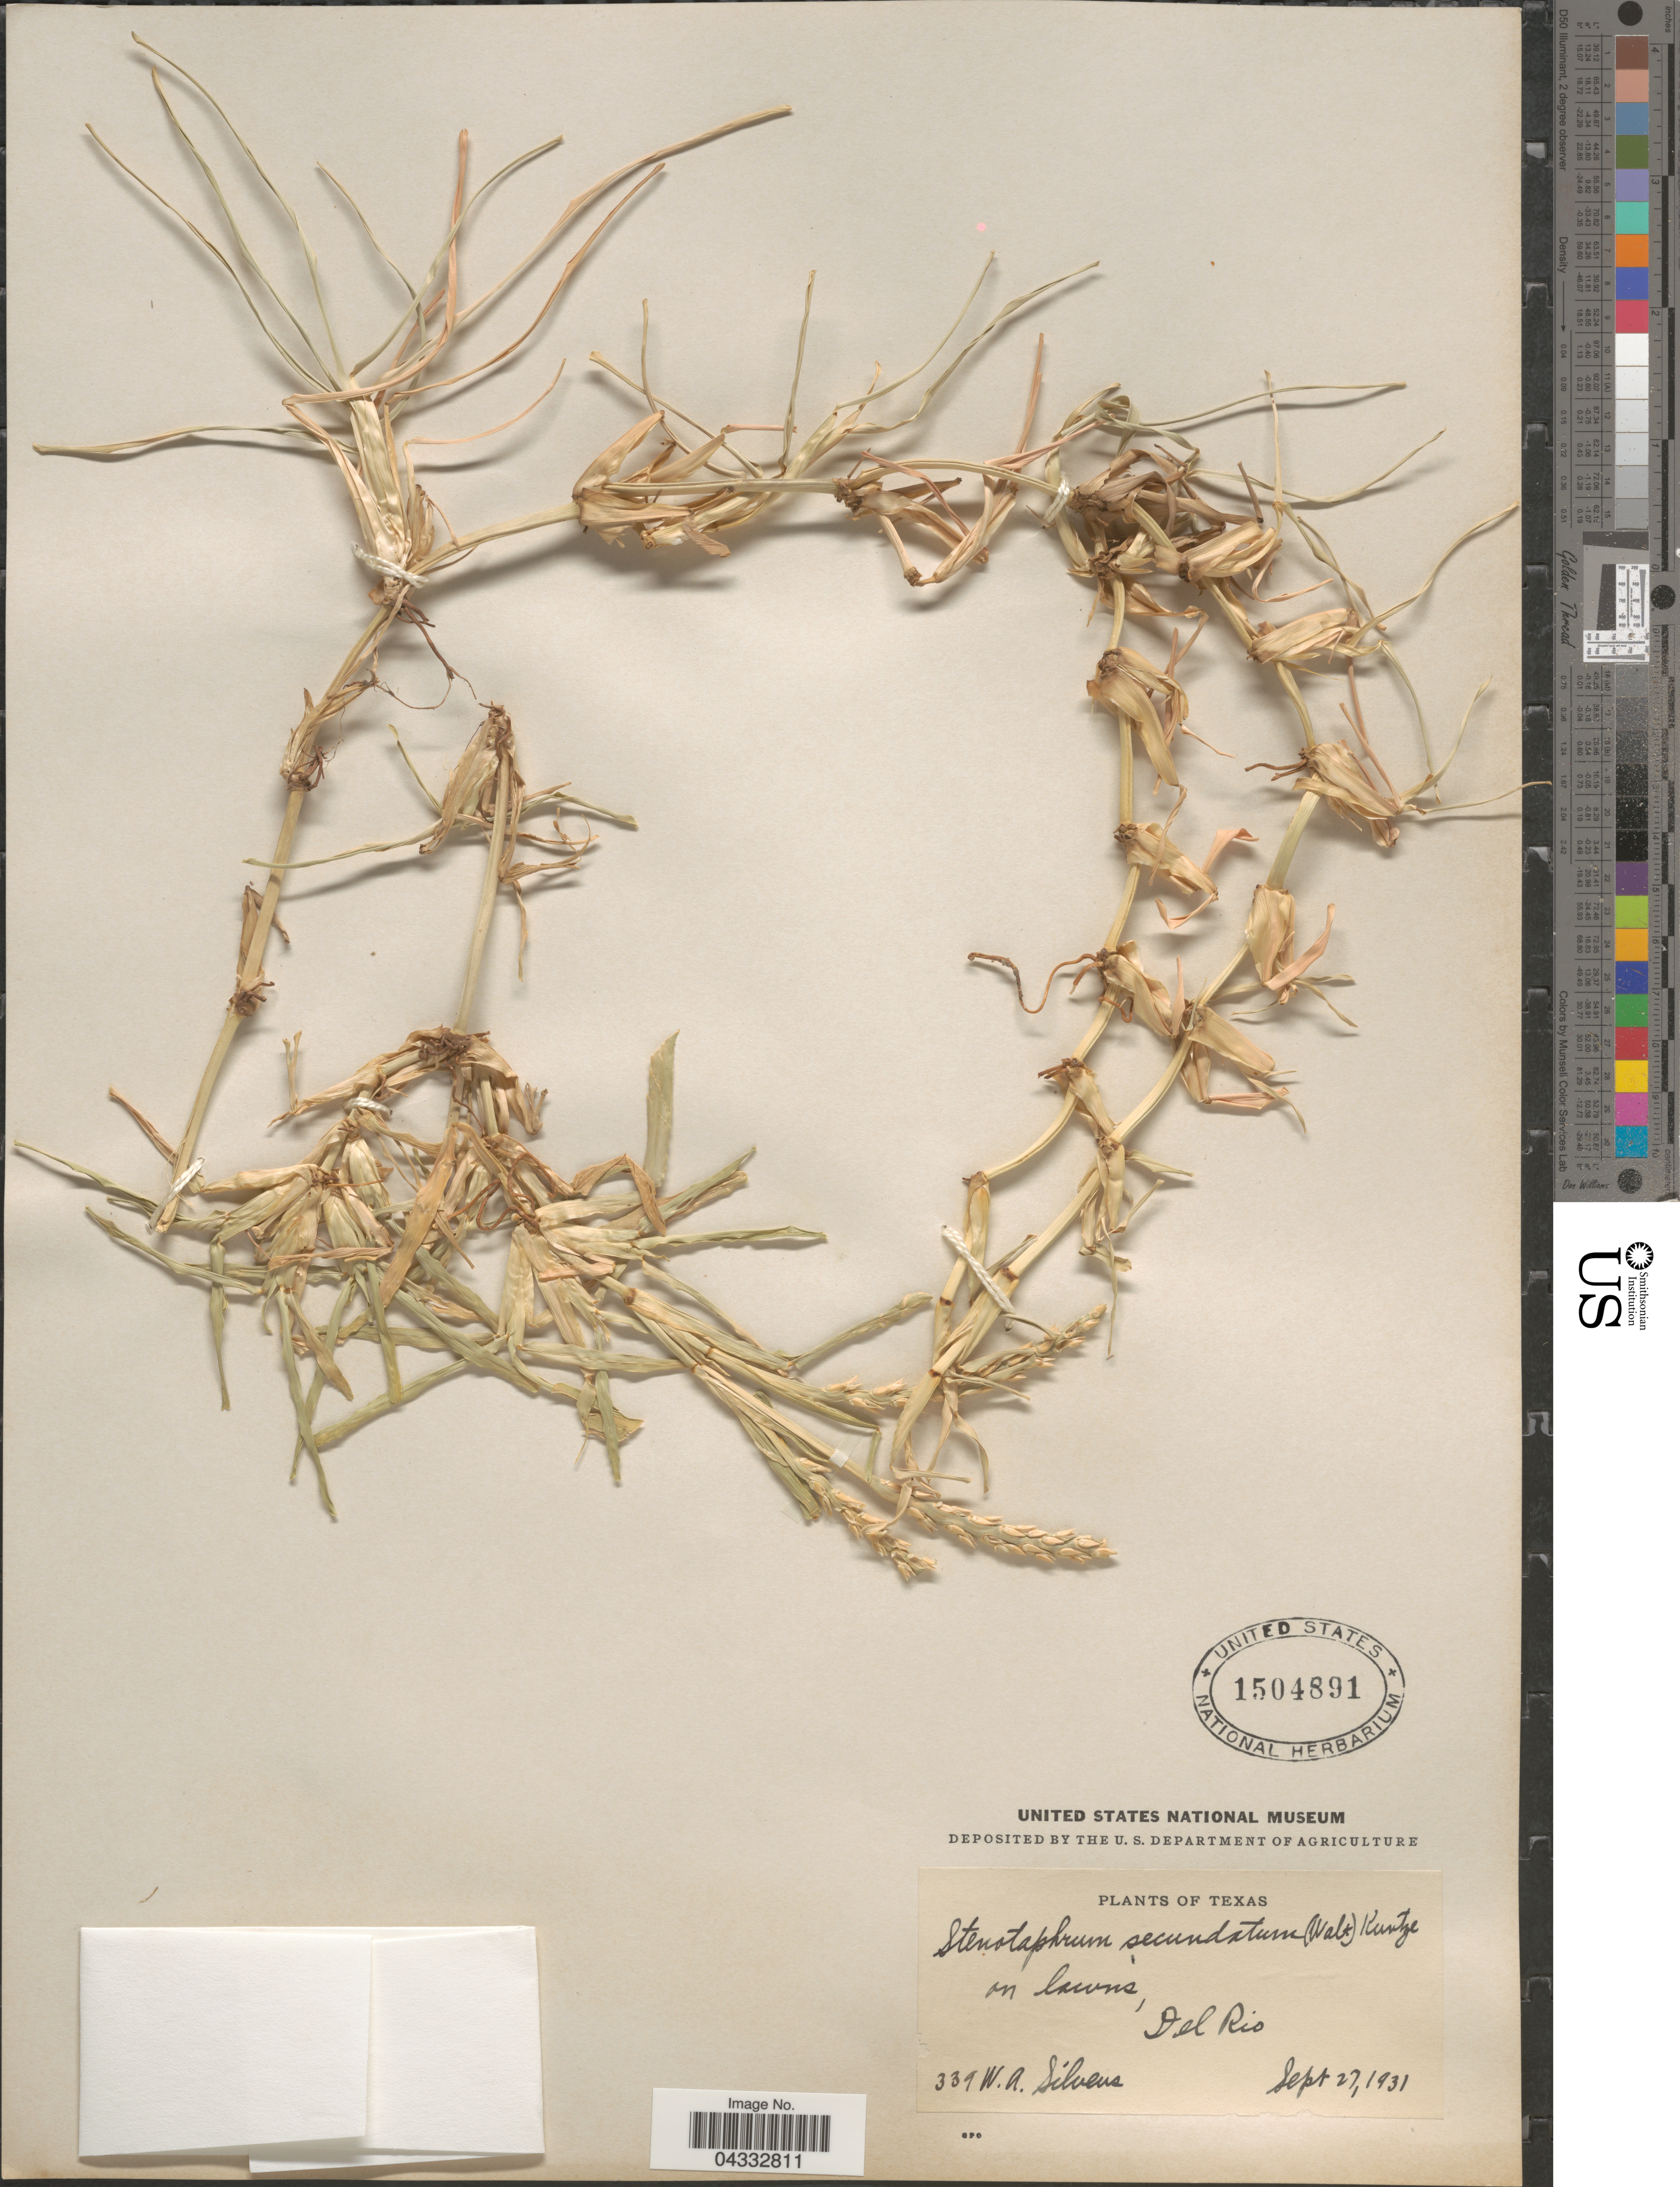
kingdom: Plantae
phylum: Tracheophyta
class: Liliopsida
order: Poales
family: Poaceae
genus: Stenotaphrum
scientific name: Stenotaphrum secundatum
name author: (Walter) Kuntze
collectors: W. Silveus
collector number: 339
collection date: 1931-09-27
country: United States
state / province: Texas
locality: On lawns, Del Rio.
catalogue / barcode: US 1504891